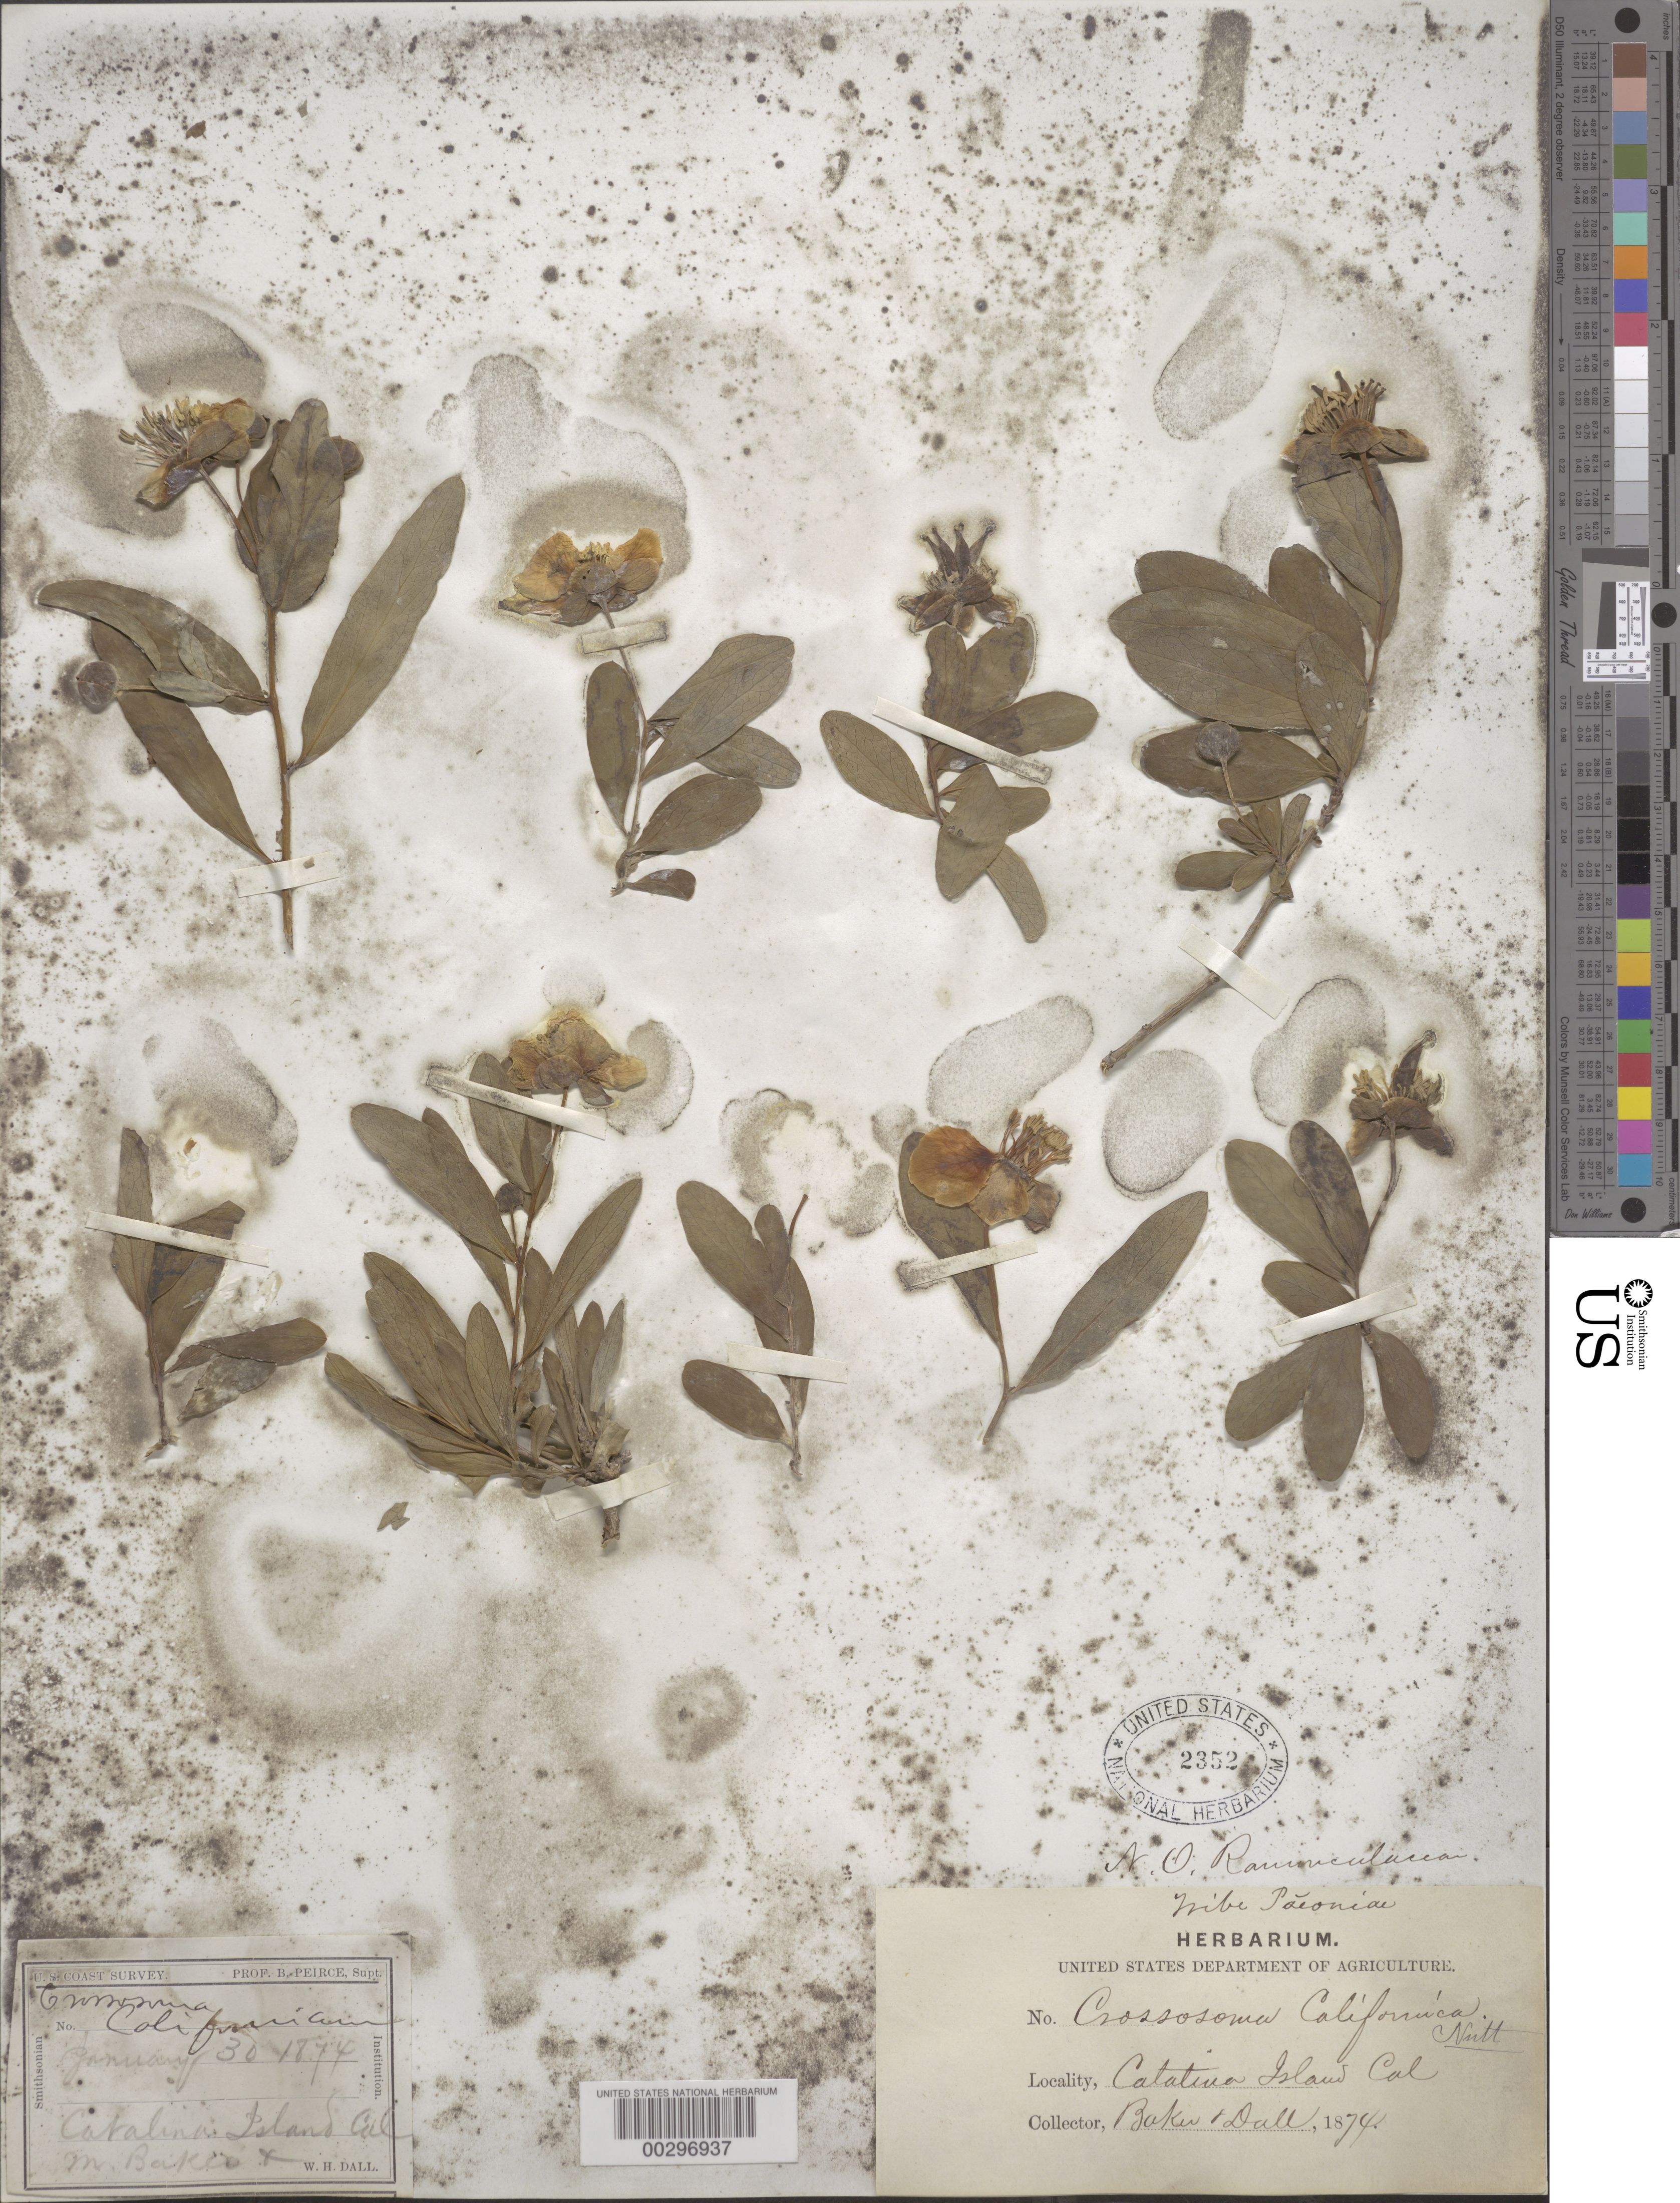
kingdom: Plantae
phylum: Tracheophyta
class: Magnoliopsida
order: Crossosomatales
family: Crossosomataceae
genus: Crossosoma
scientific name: Crossosoma californicum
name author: Nutt.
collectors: M. A. Baker & W. Dall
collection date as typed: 30 Jan 1874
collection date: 1874-01-30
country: United States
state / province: California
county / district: Los Angeles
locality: Catalina i.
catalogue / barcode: US 2352